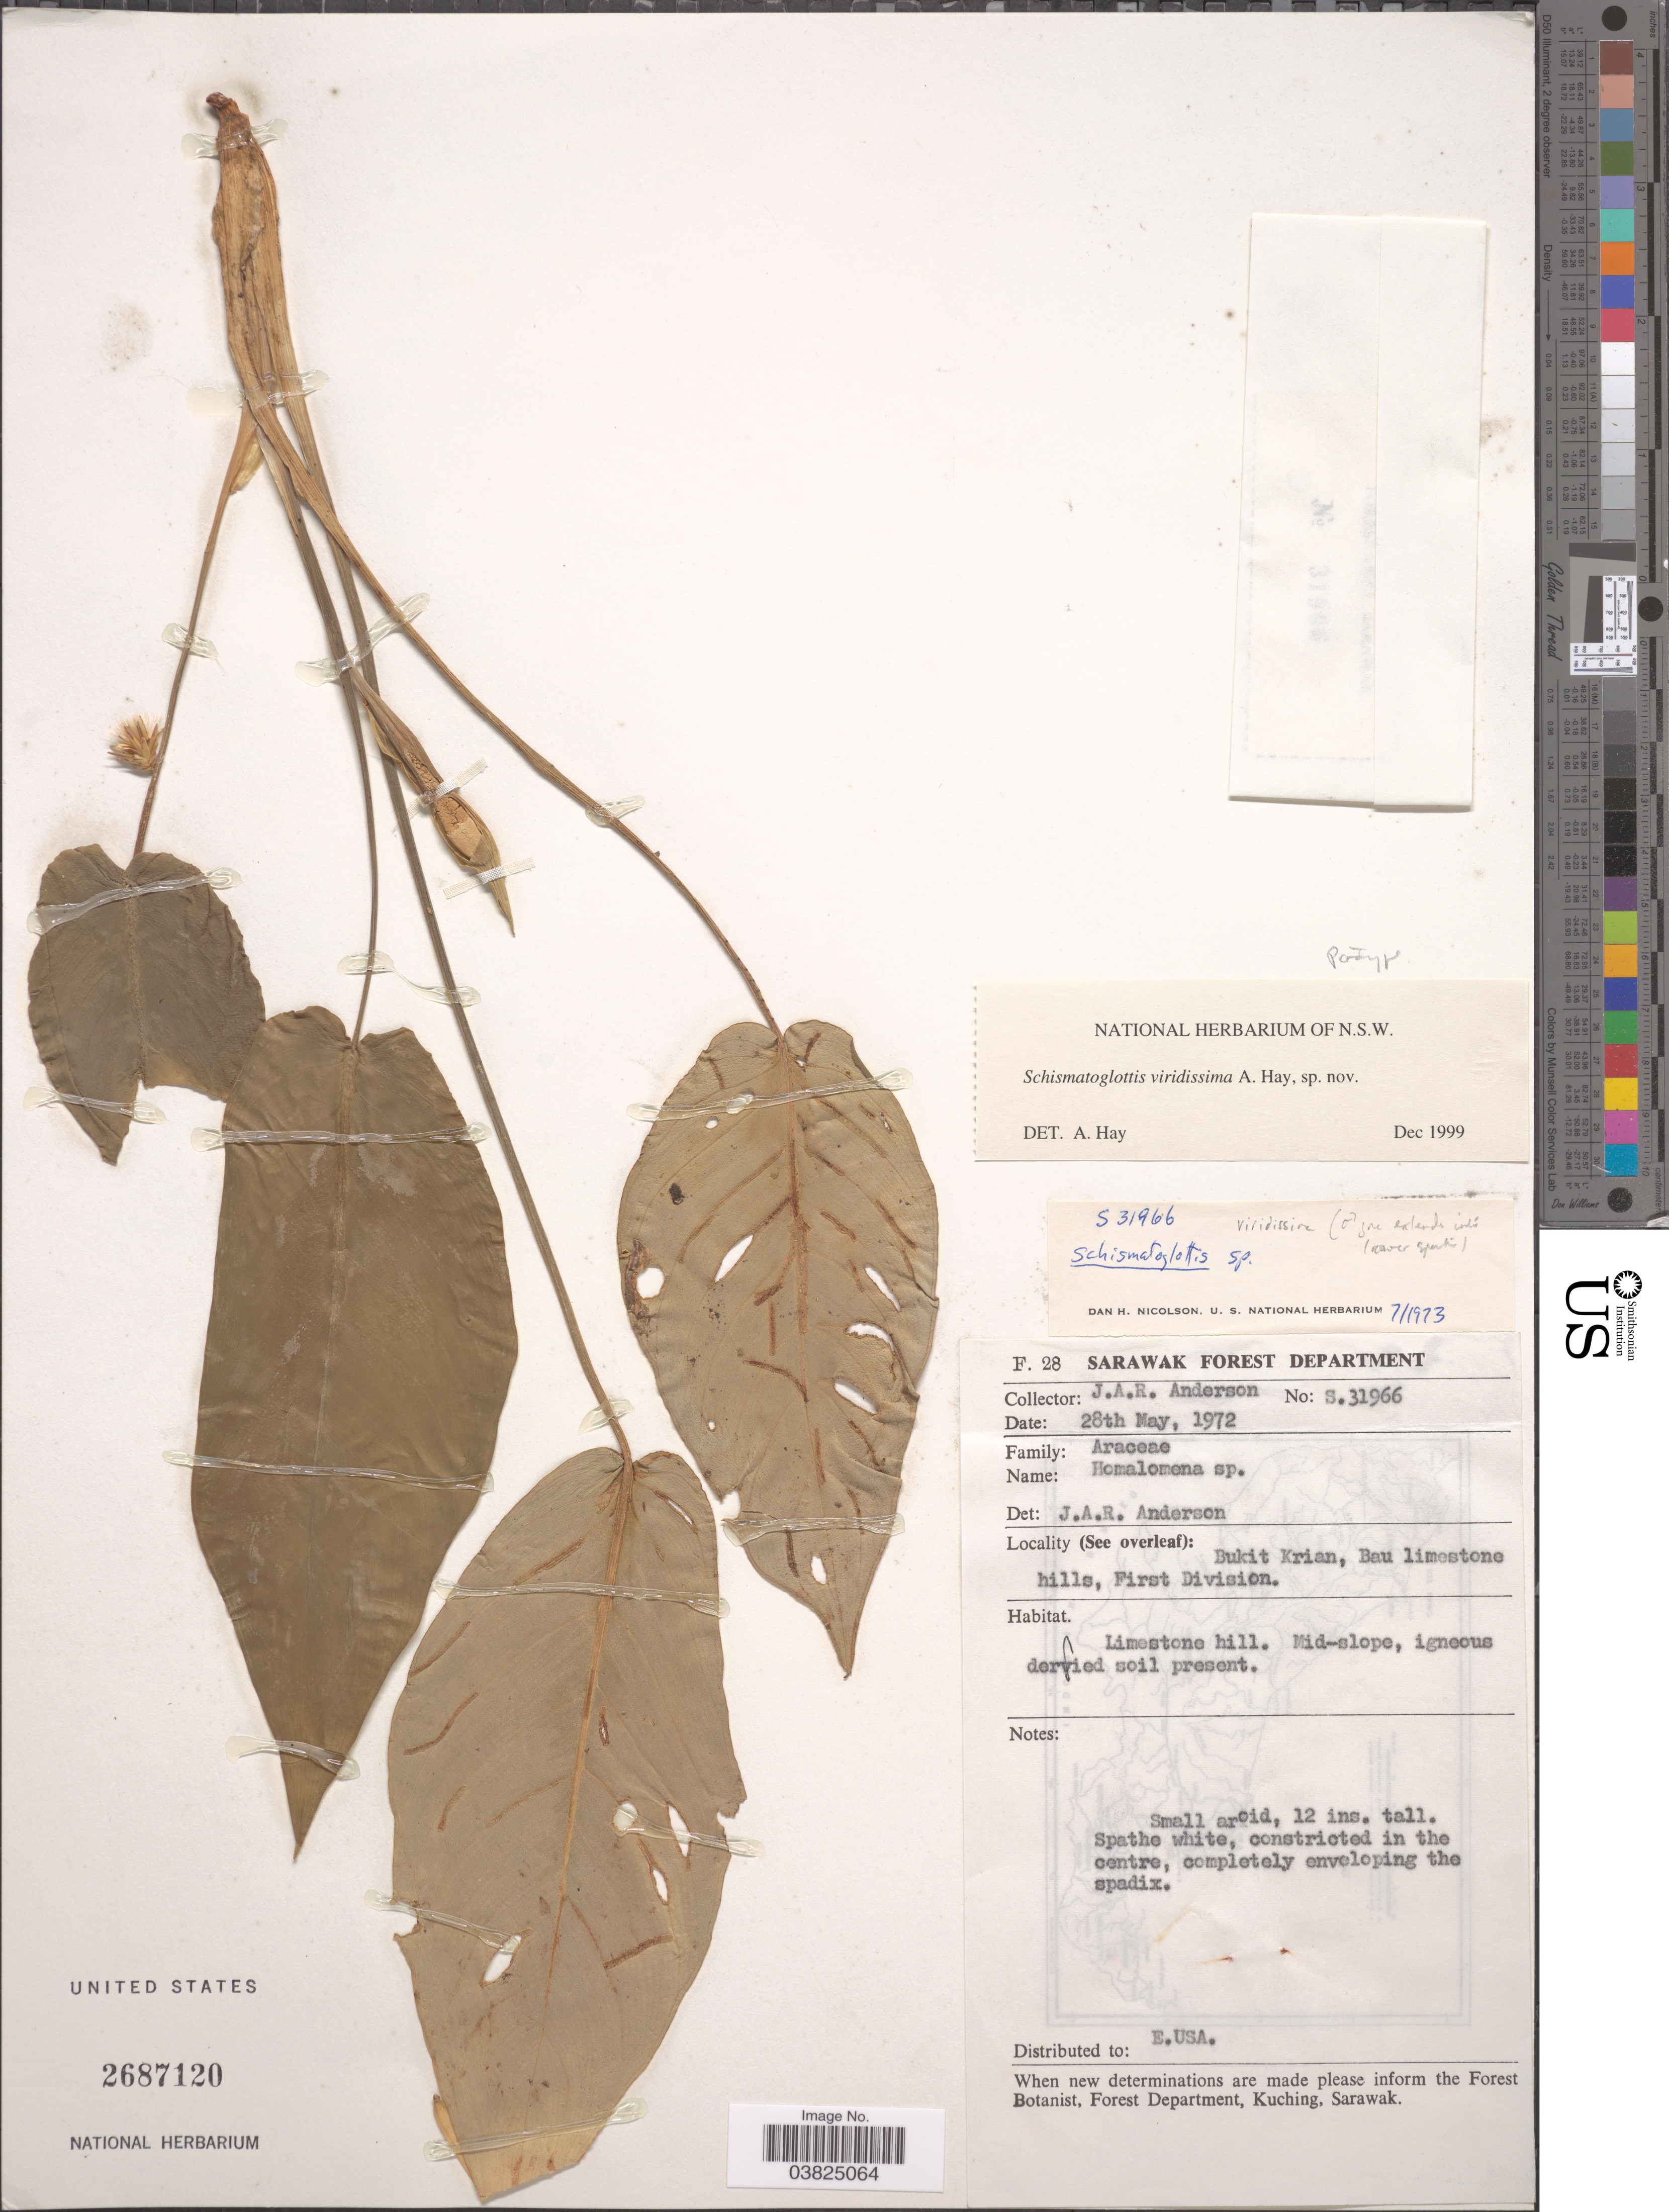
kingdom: Plantae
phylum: Tracheophyta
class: Liliopsida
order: Alismatales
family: Araceae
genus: Schismatoglottis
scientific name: Schismatoglottis viridissima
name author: A. Hay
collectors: J. A. R. Anderson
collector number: S.31966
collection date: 1972-05-28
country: Malaysia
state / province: Sarawak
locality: Bukit Krian, Bau limestone hills, First Division.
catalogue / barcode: US 2687120